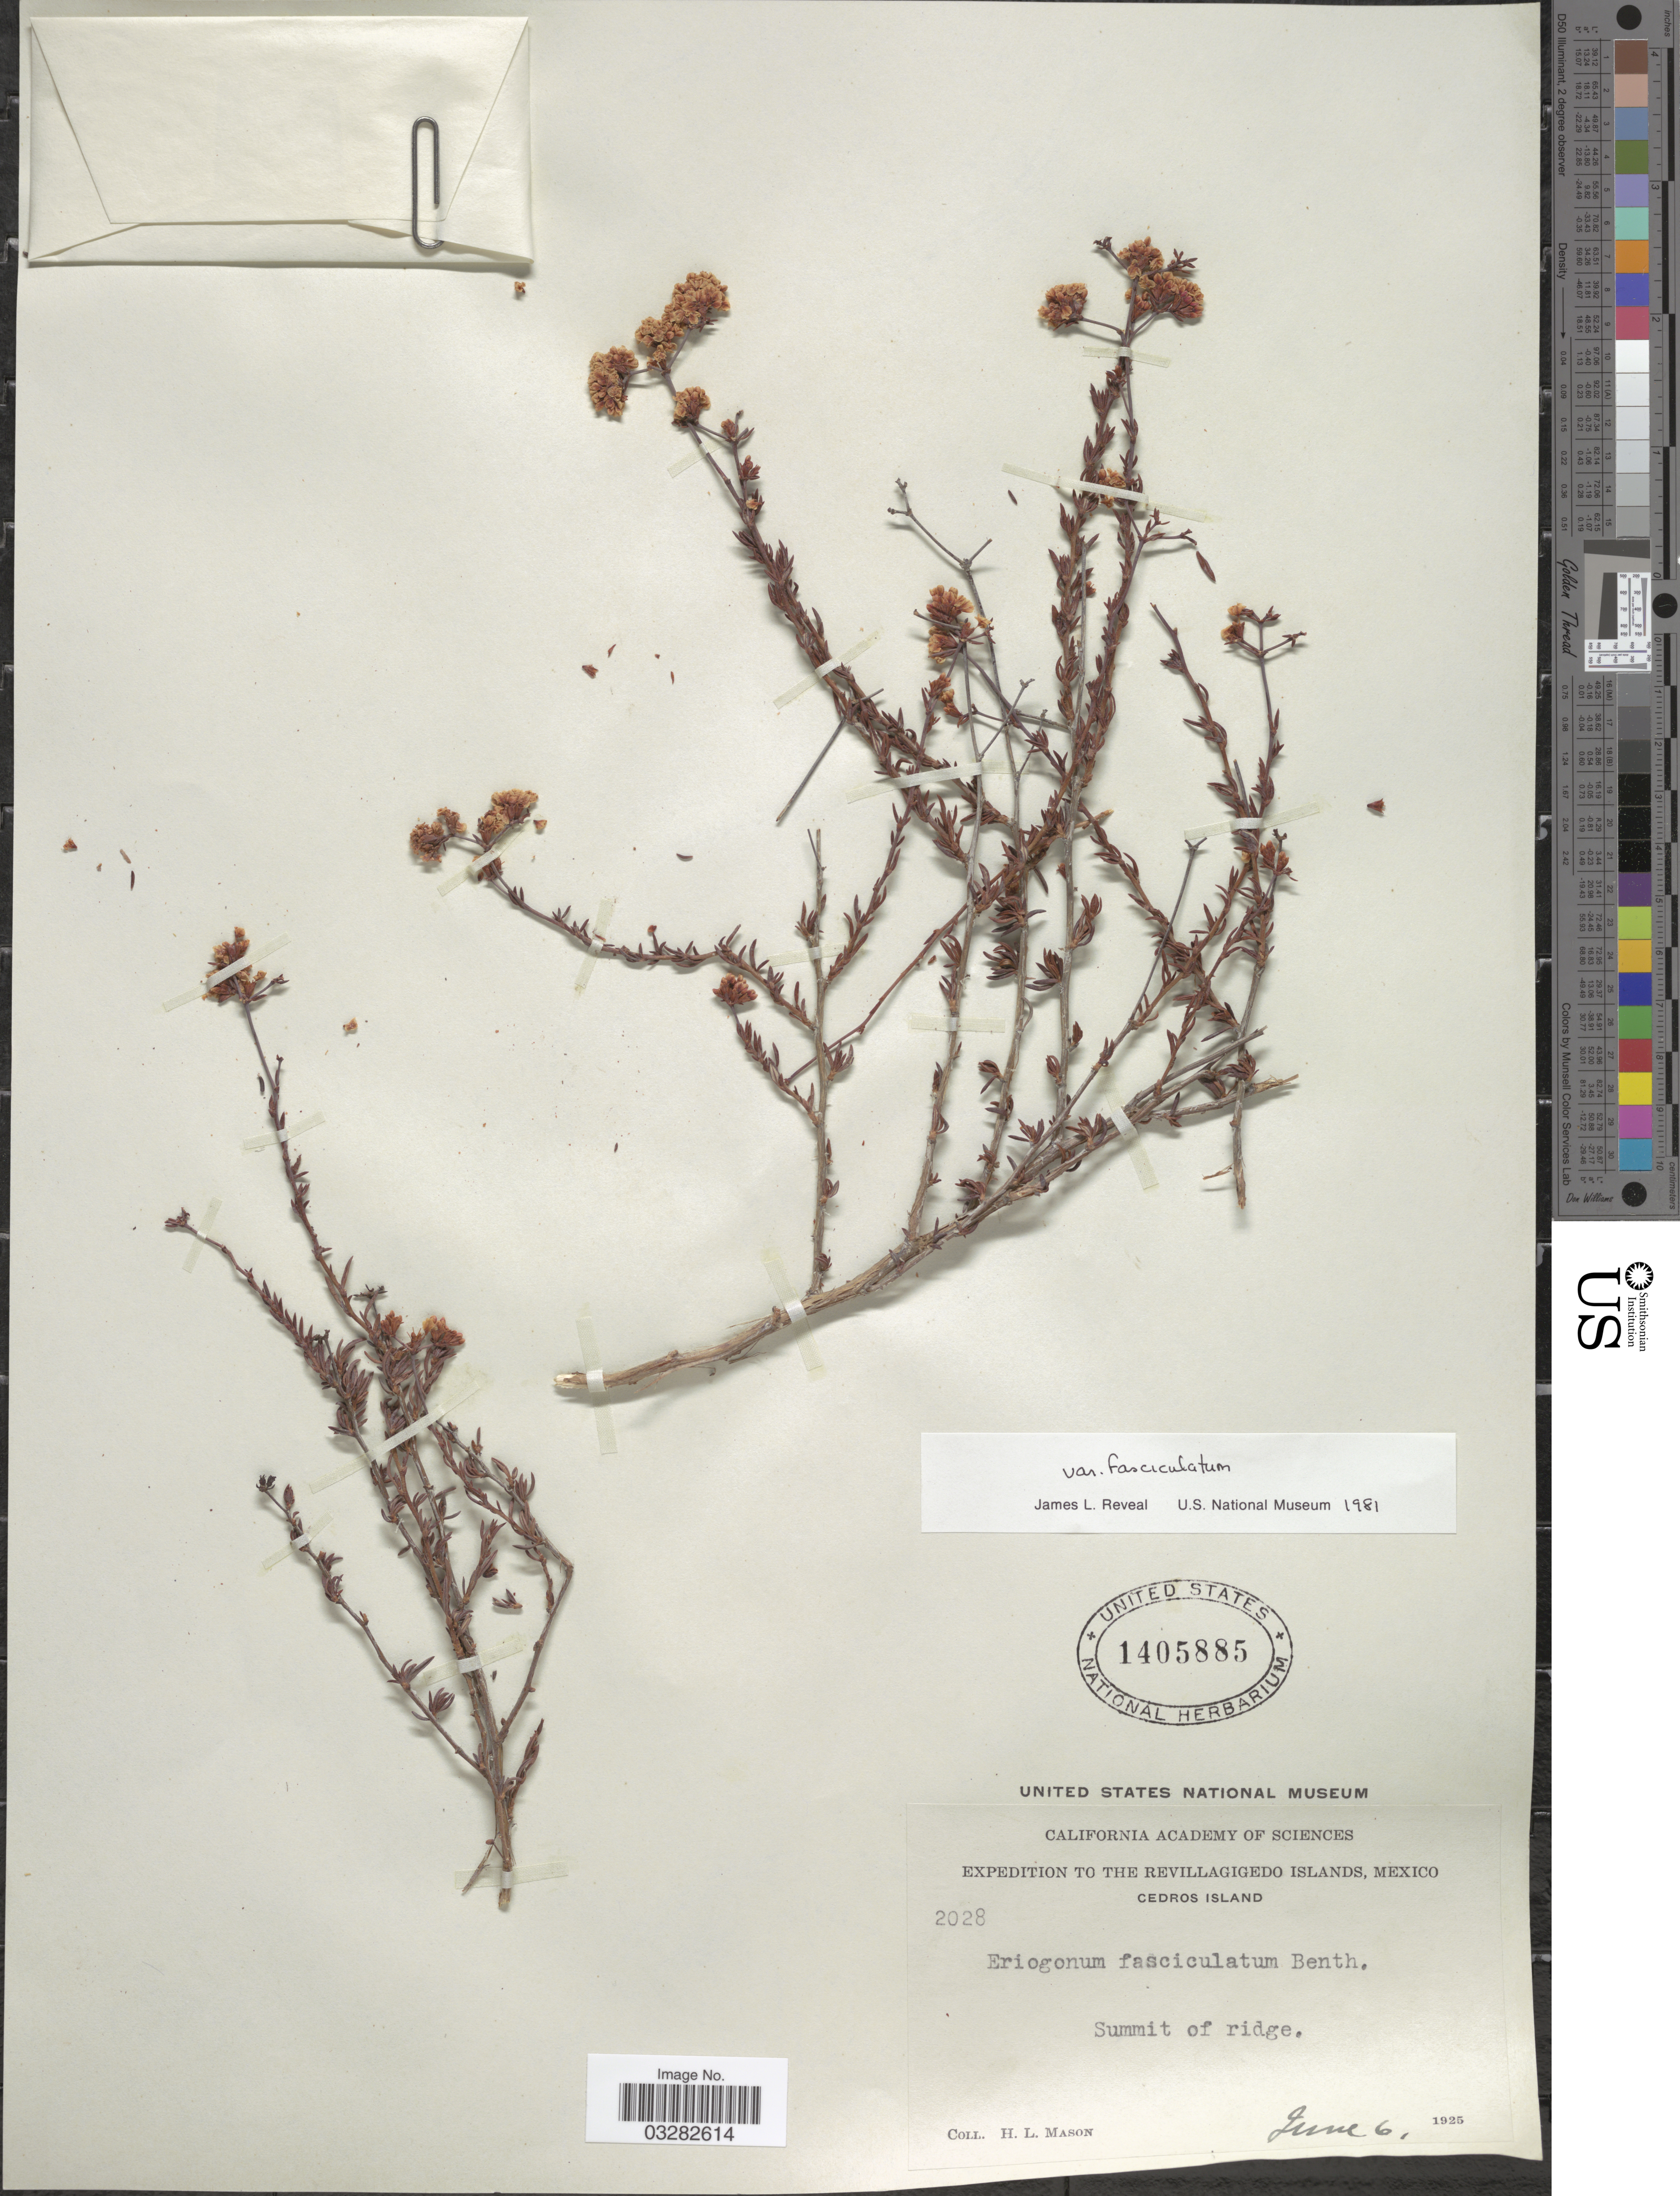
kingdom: Plantae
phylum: Tracheophyta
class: Magnoliopsida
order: Caryophyllales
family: Polygonaceae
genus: Eriogonum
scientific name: Eriogonum fasciculatum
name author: Benth.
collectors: H. L. Mason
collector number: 2028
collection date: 1925-06-06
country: Mexico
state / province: Colima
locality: The Revillagigedo Islands. Cedros Island. Summit of ridge.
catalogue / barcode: US 1405885